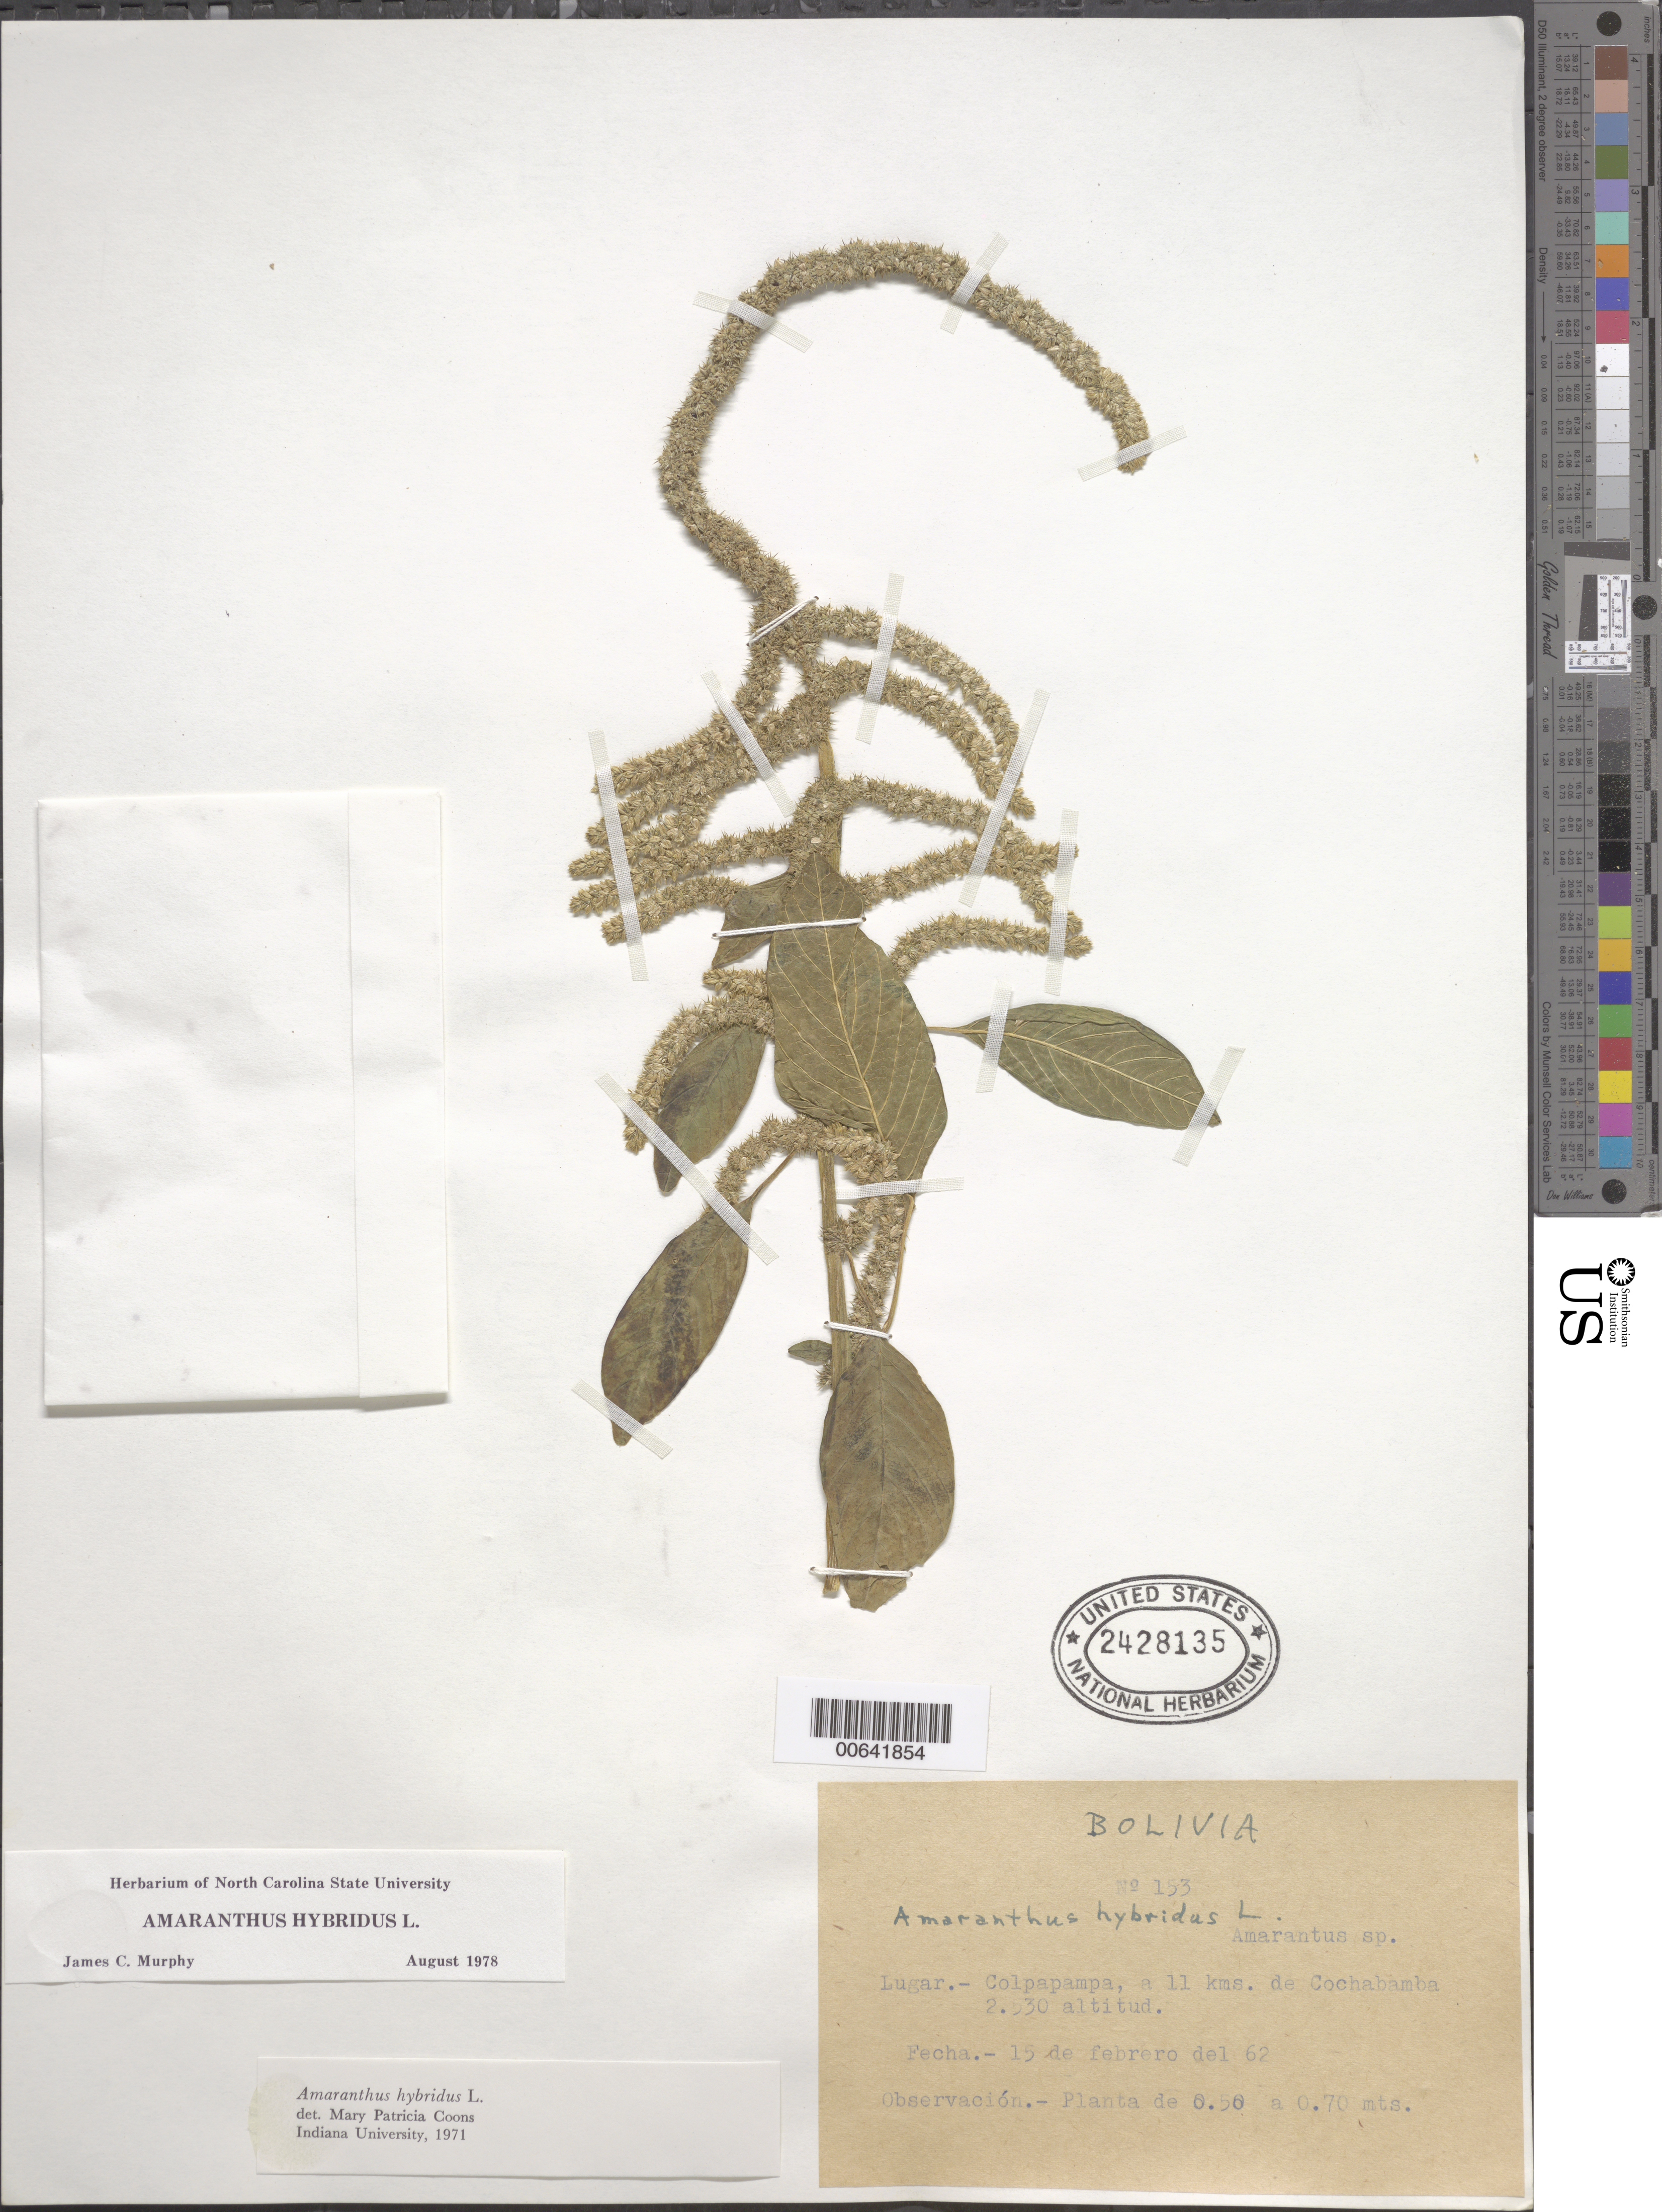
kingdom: Plantae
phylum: Tracheophyta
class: Magnoliopsida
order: Caryophyllales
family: Amaranthaceae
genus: Amaranthus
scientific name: Amaranthus hybridus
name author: L.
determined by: Murphy, J. C.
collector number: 153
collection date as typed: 15 Feb 1962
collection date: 1962-02-15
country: Bolivia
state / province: Cochabamba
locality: Colpapampa, a 11 km de Cochabamba.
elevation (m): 2530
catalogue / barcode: US 2428135